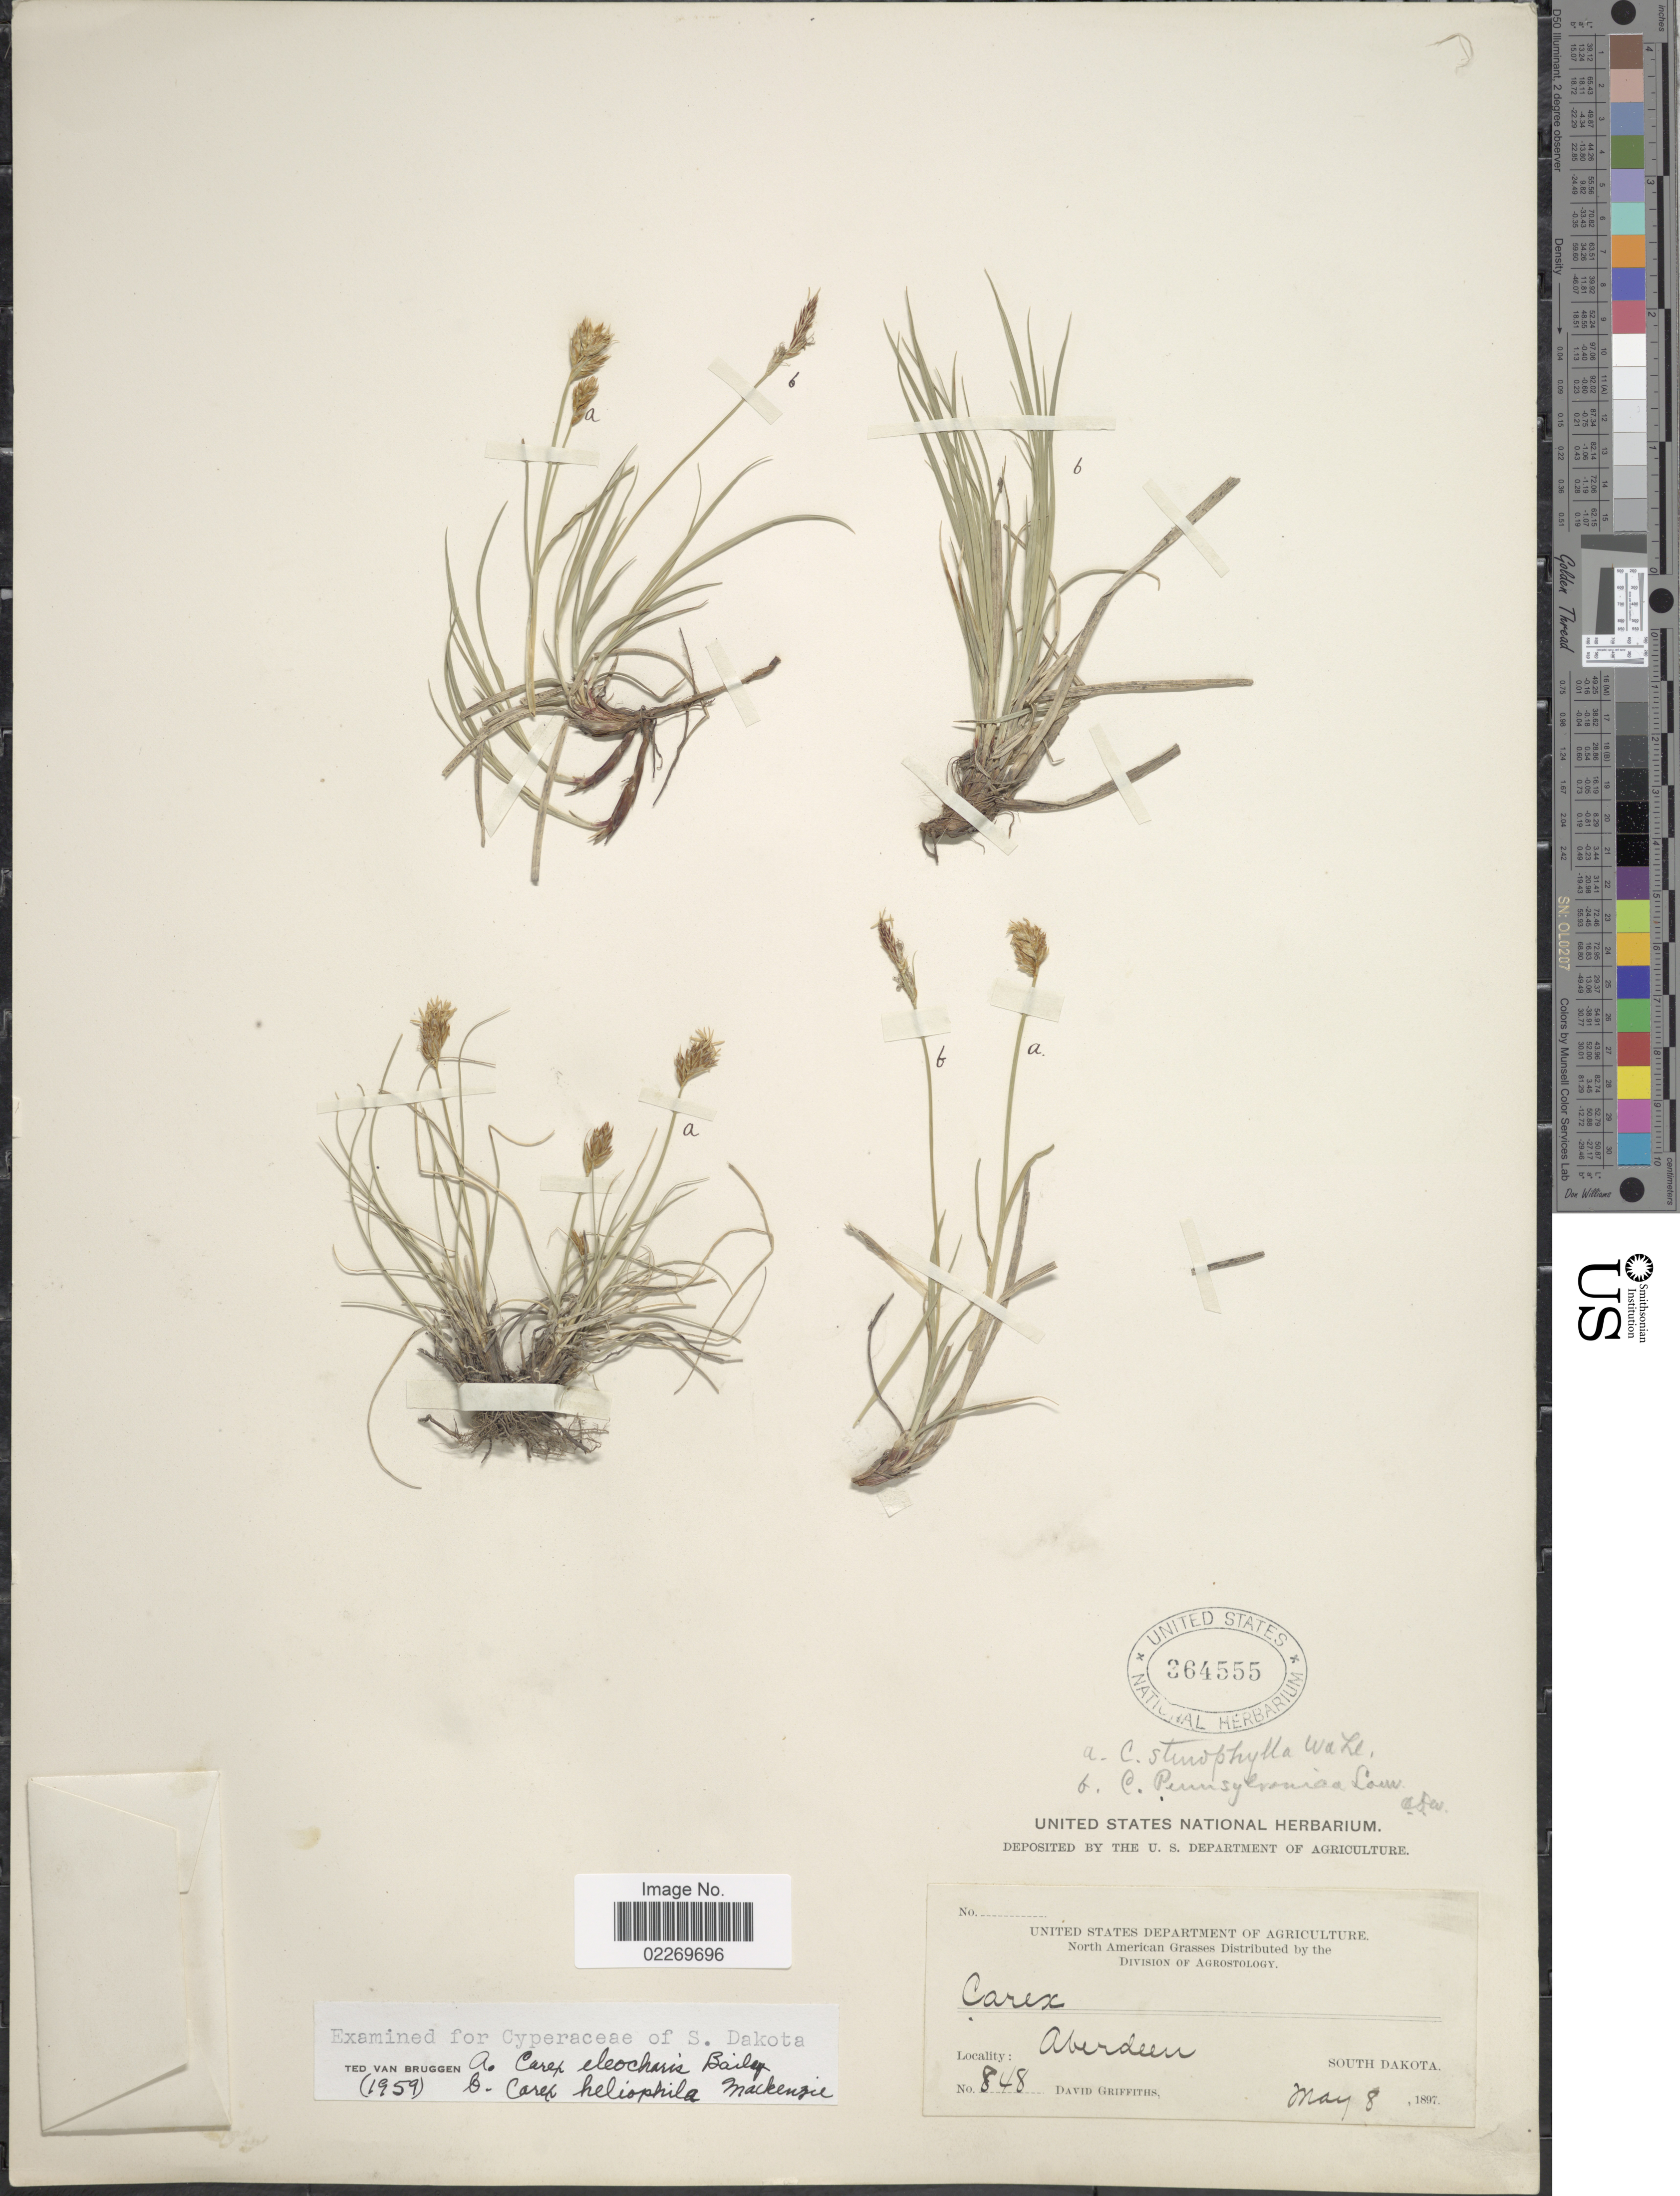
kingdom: Plantae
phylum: Tracheophyta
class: Liliopsida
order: Poales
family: Cyperaceae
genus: Carex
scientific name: Carex eleocharis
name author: L.H. Bailey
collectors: D. Griffiths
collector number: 848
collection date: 1897-05-08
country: United States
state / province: South Dakota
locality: Aberdeen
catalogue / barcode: US 364555